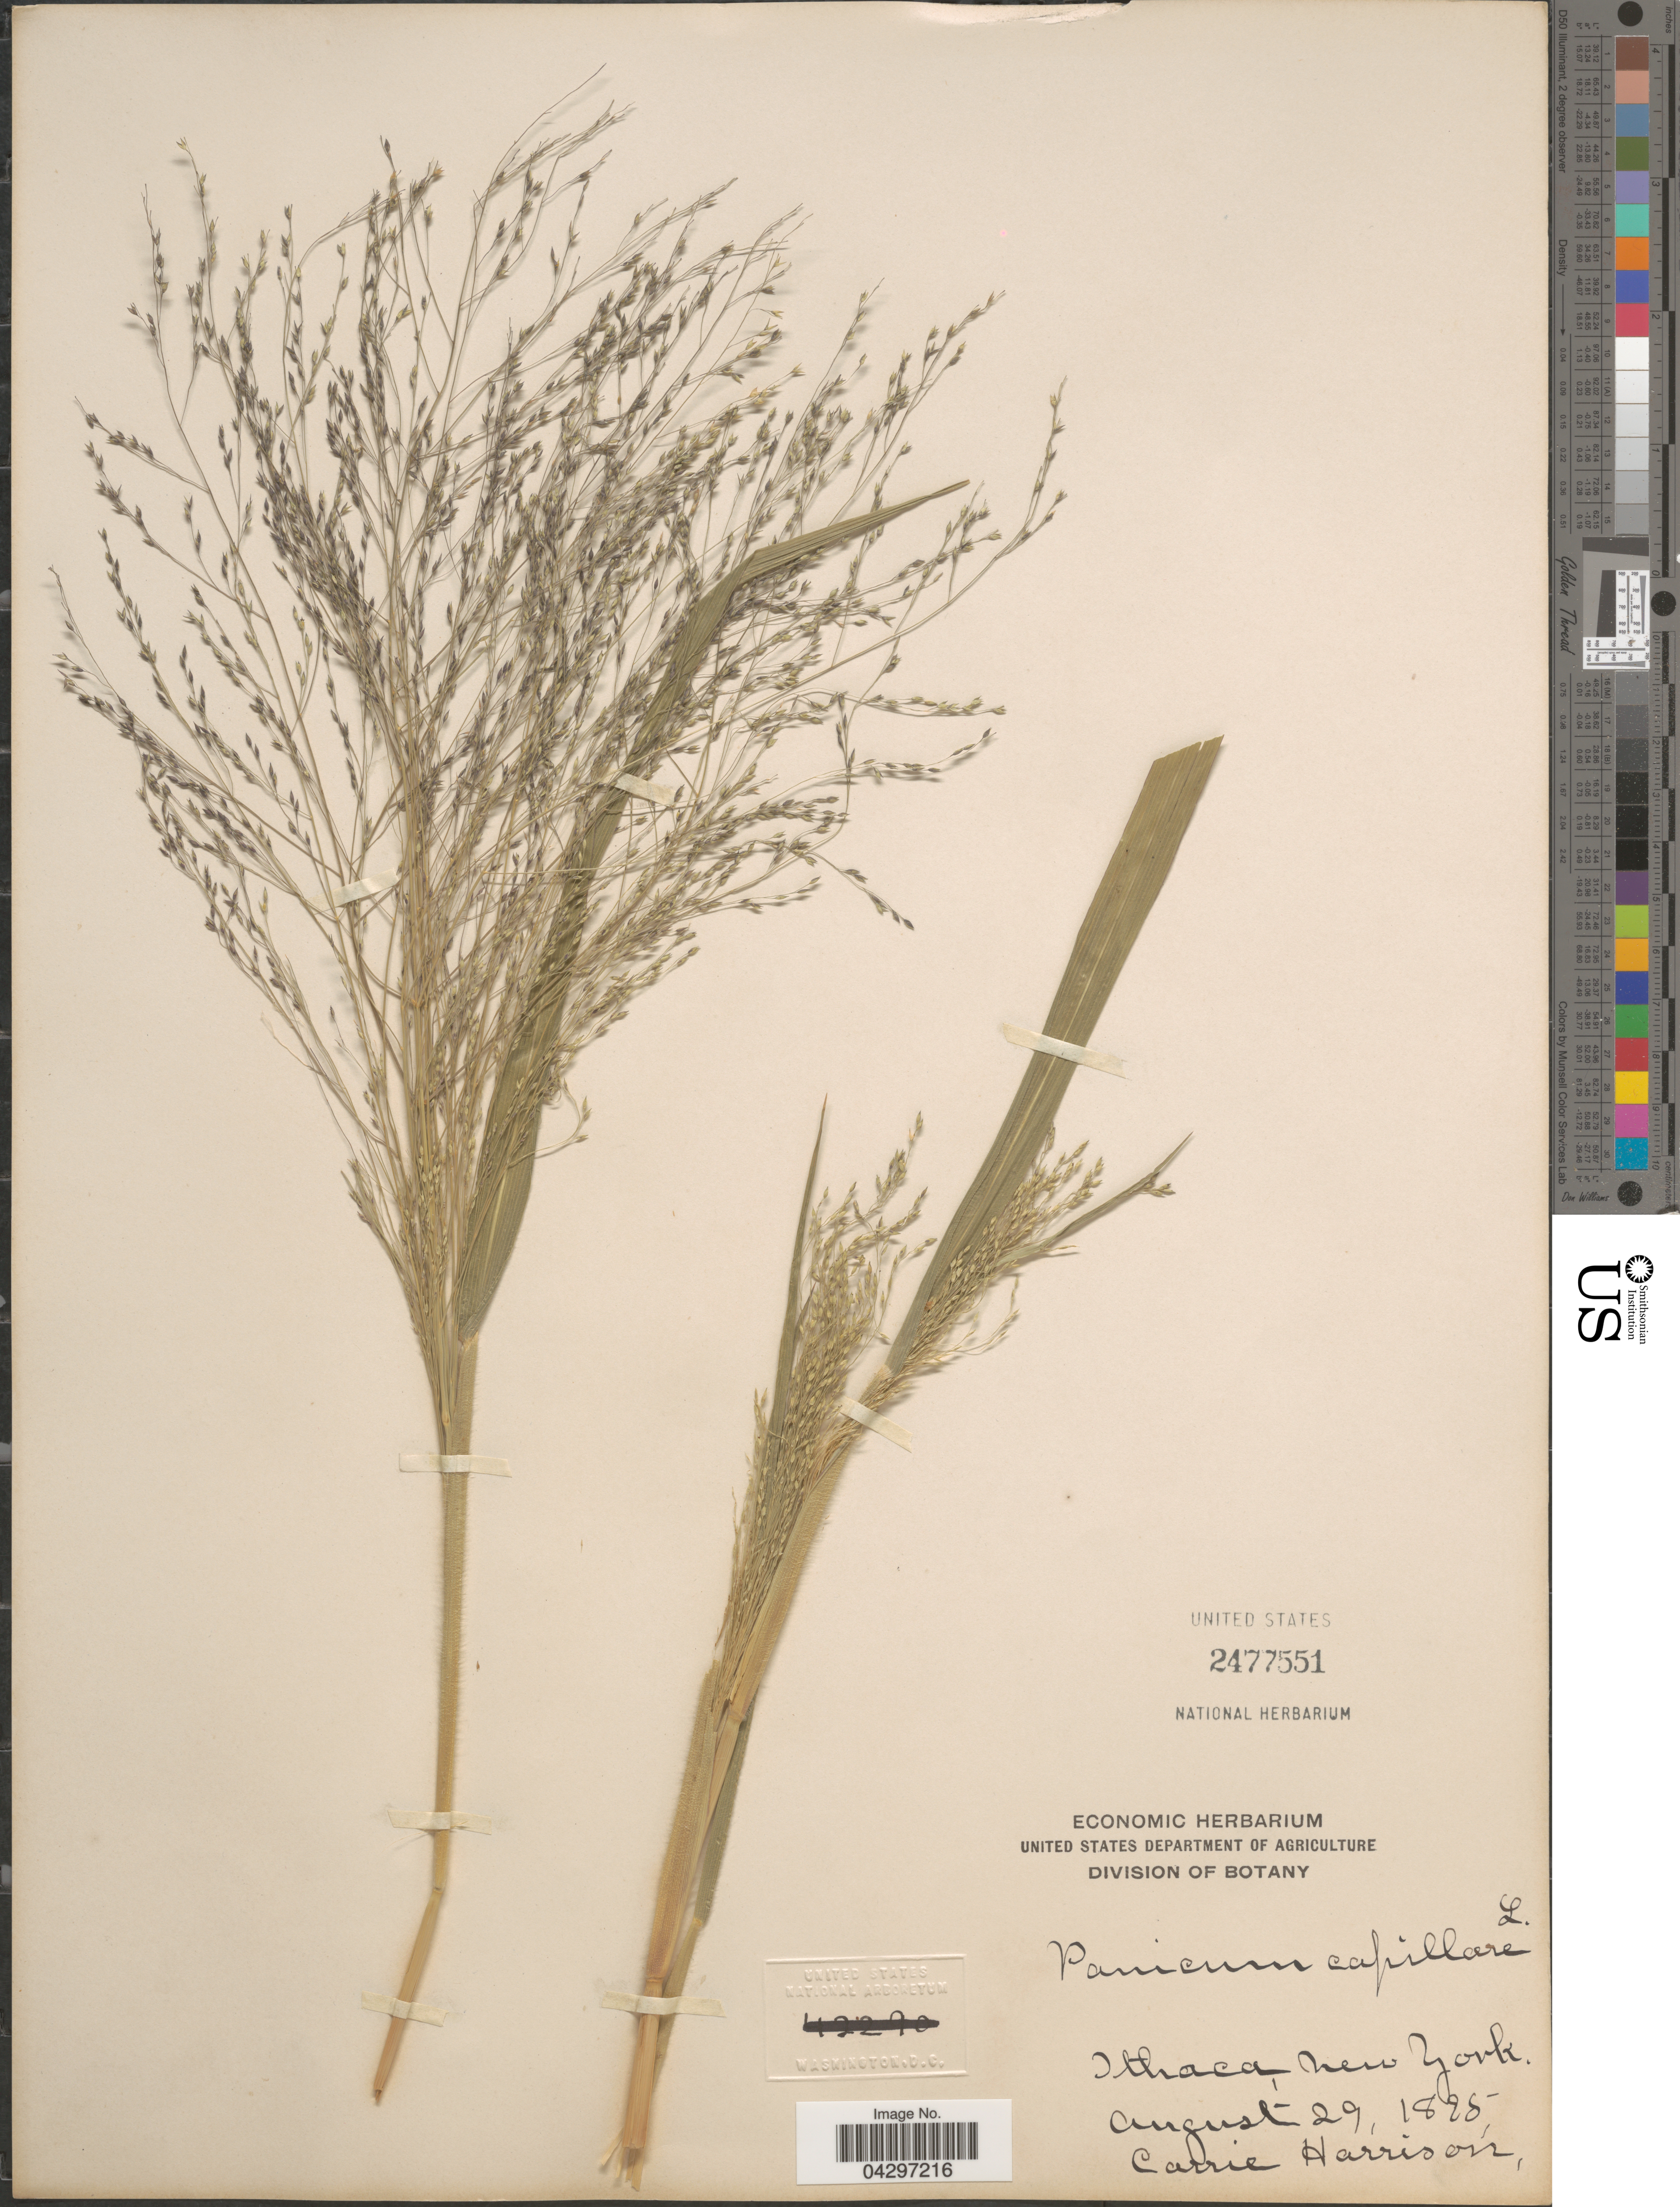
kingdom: Plantae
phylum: Tracheophyta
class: Liliopsida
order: Poales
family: Poaceae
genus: Panicum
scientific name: Panicum capillare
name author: L.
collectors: C. Harrison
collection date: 1828-08-29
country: United States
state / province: New York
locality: Ithaca.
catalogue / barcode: US 2477551